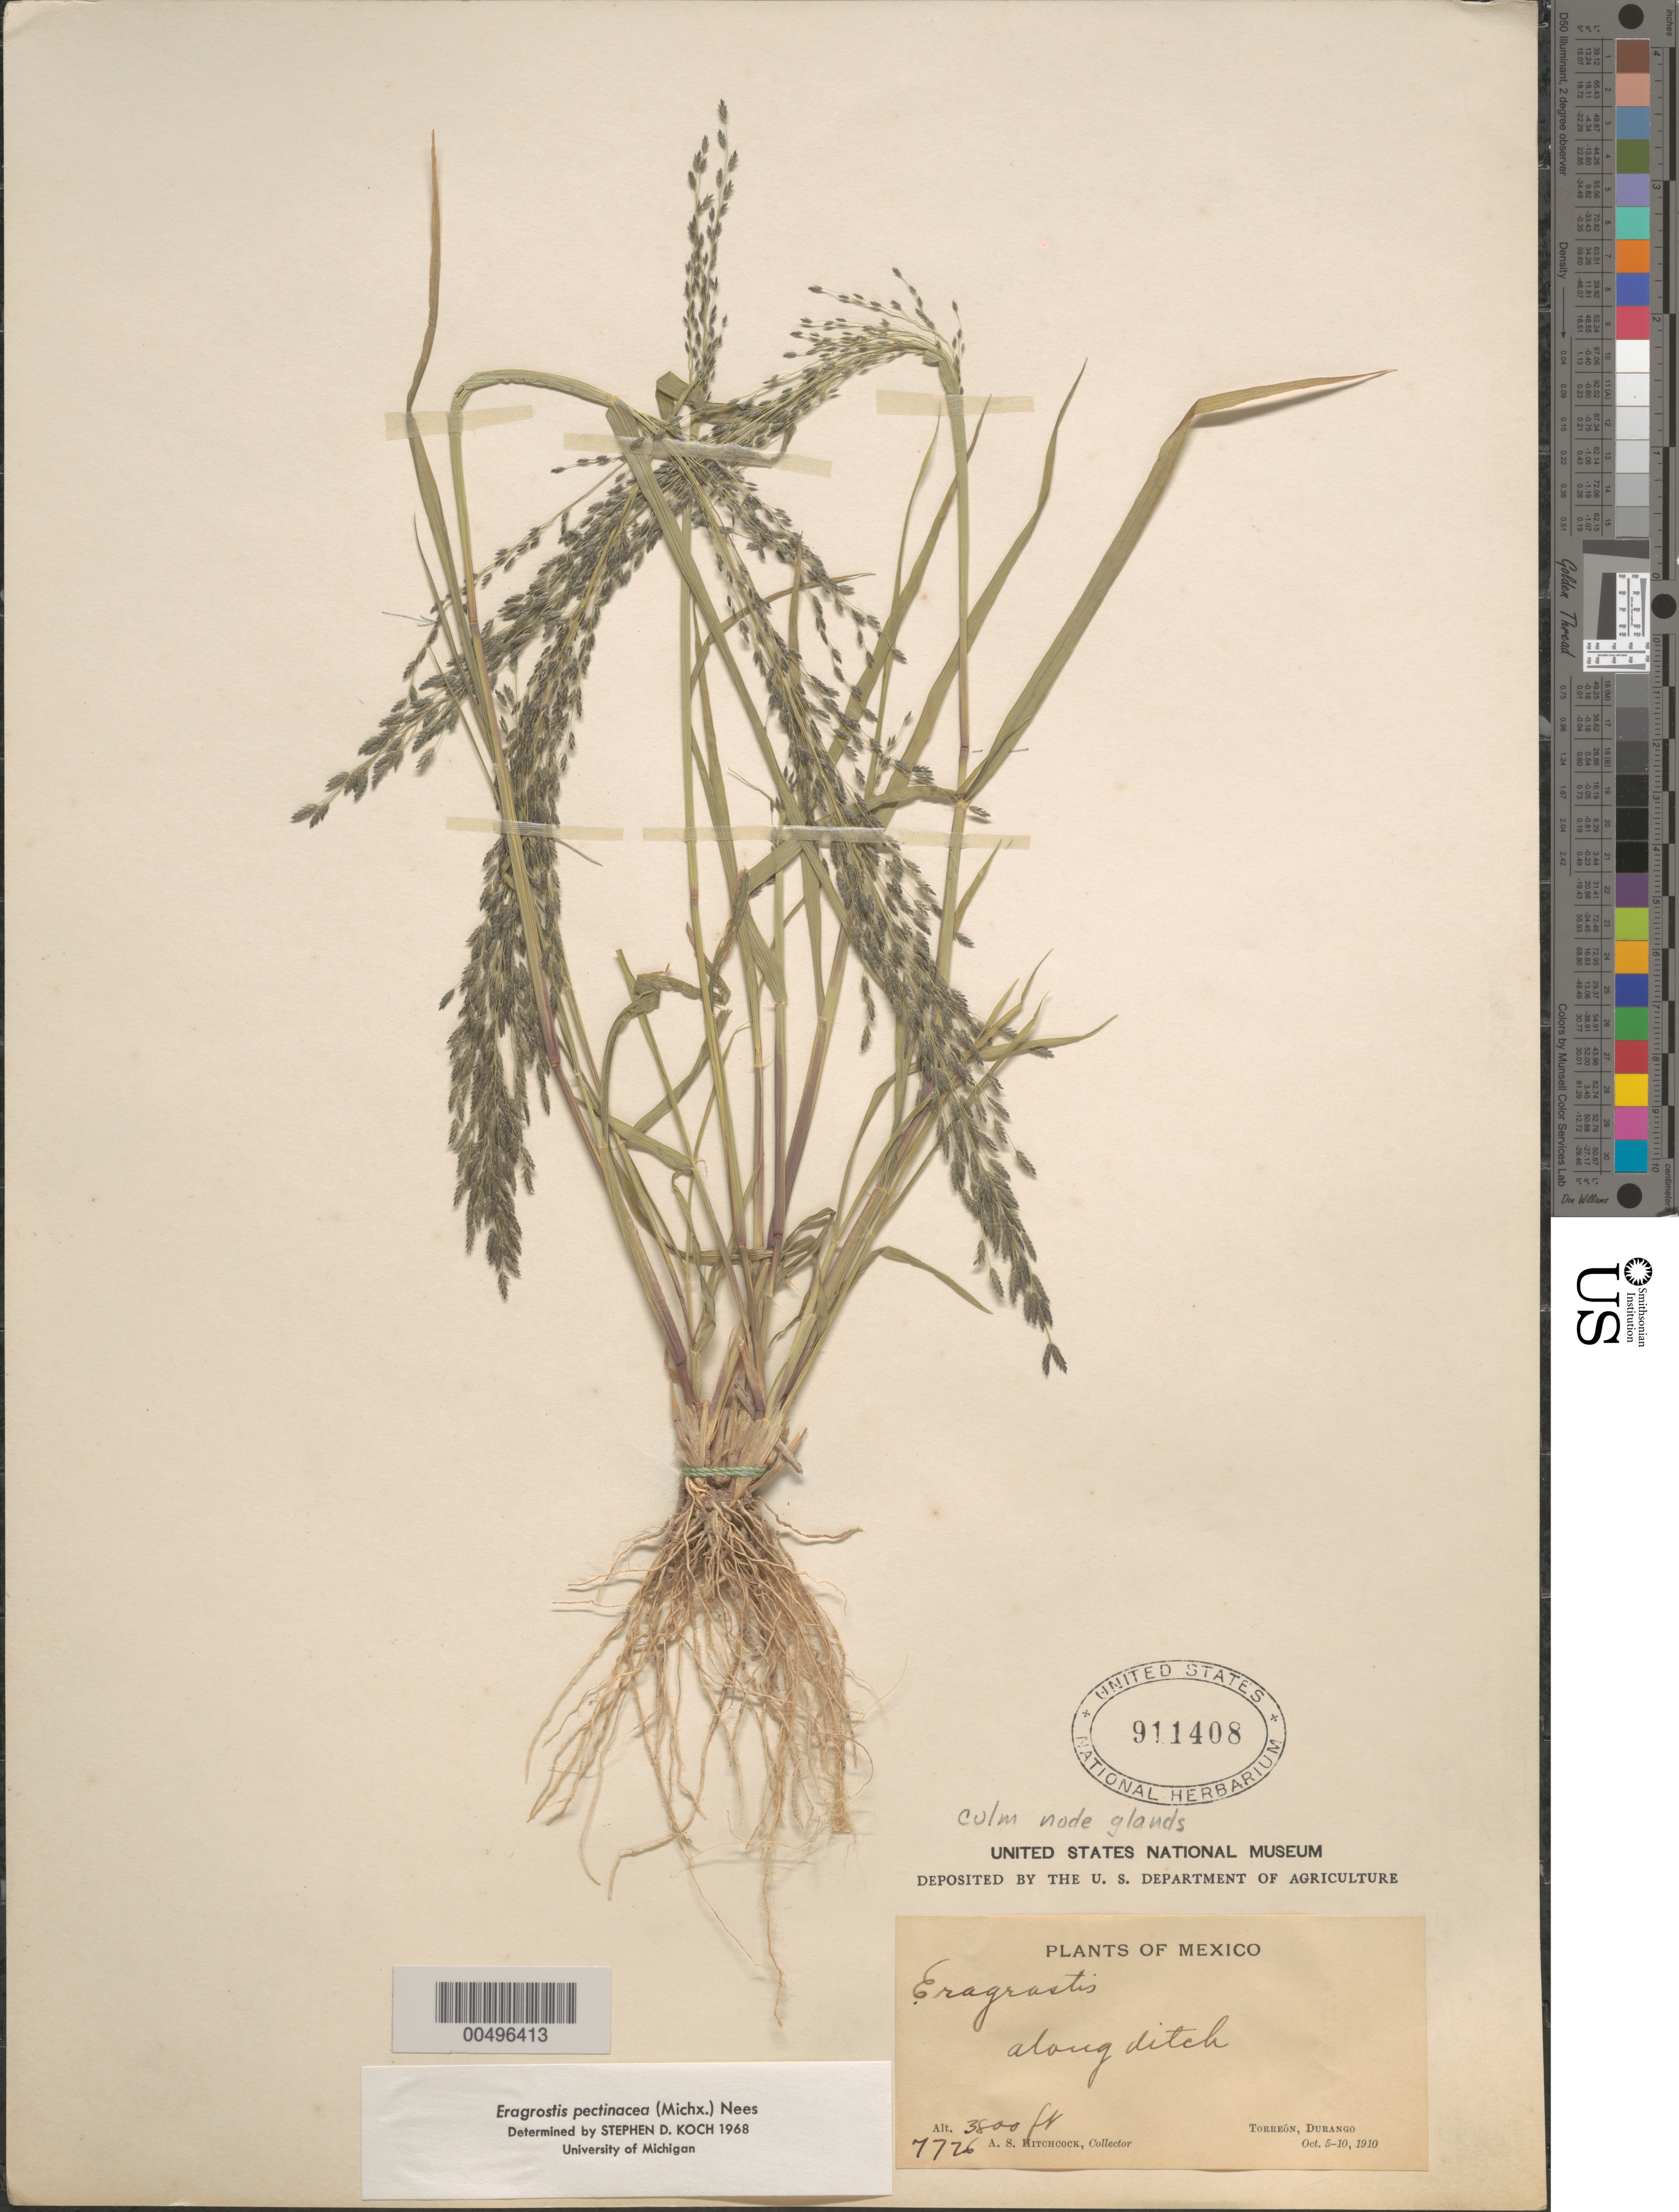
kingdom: Plantae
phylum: Tracheophyta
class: Liliopsida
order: Poales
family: Poaceae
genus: Eragrostis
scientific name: Eragrostis pectinacea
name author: (Michx.) Nees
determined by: Koch, S. D.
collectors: A. S. Hitchcock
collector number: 7726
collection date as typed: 5 Oct 1910 to 10 Oct 1910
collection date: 1910-10-05/1910-10-10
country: Mexico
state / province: Durango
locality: Torreón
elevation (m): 1158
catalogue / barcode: US 911408